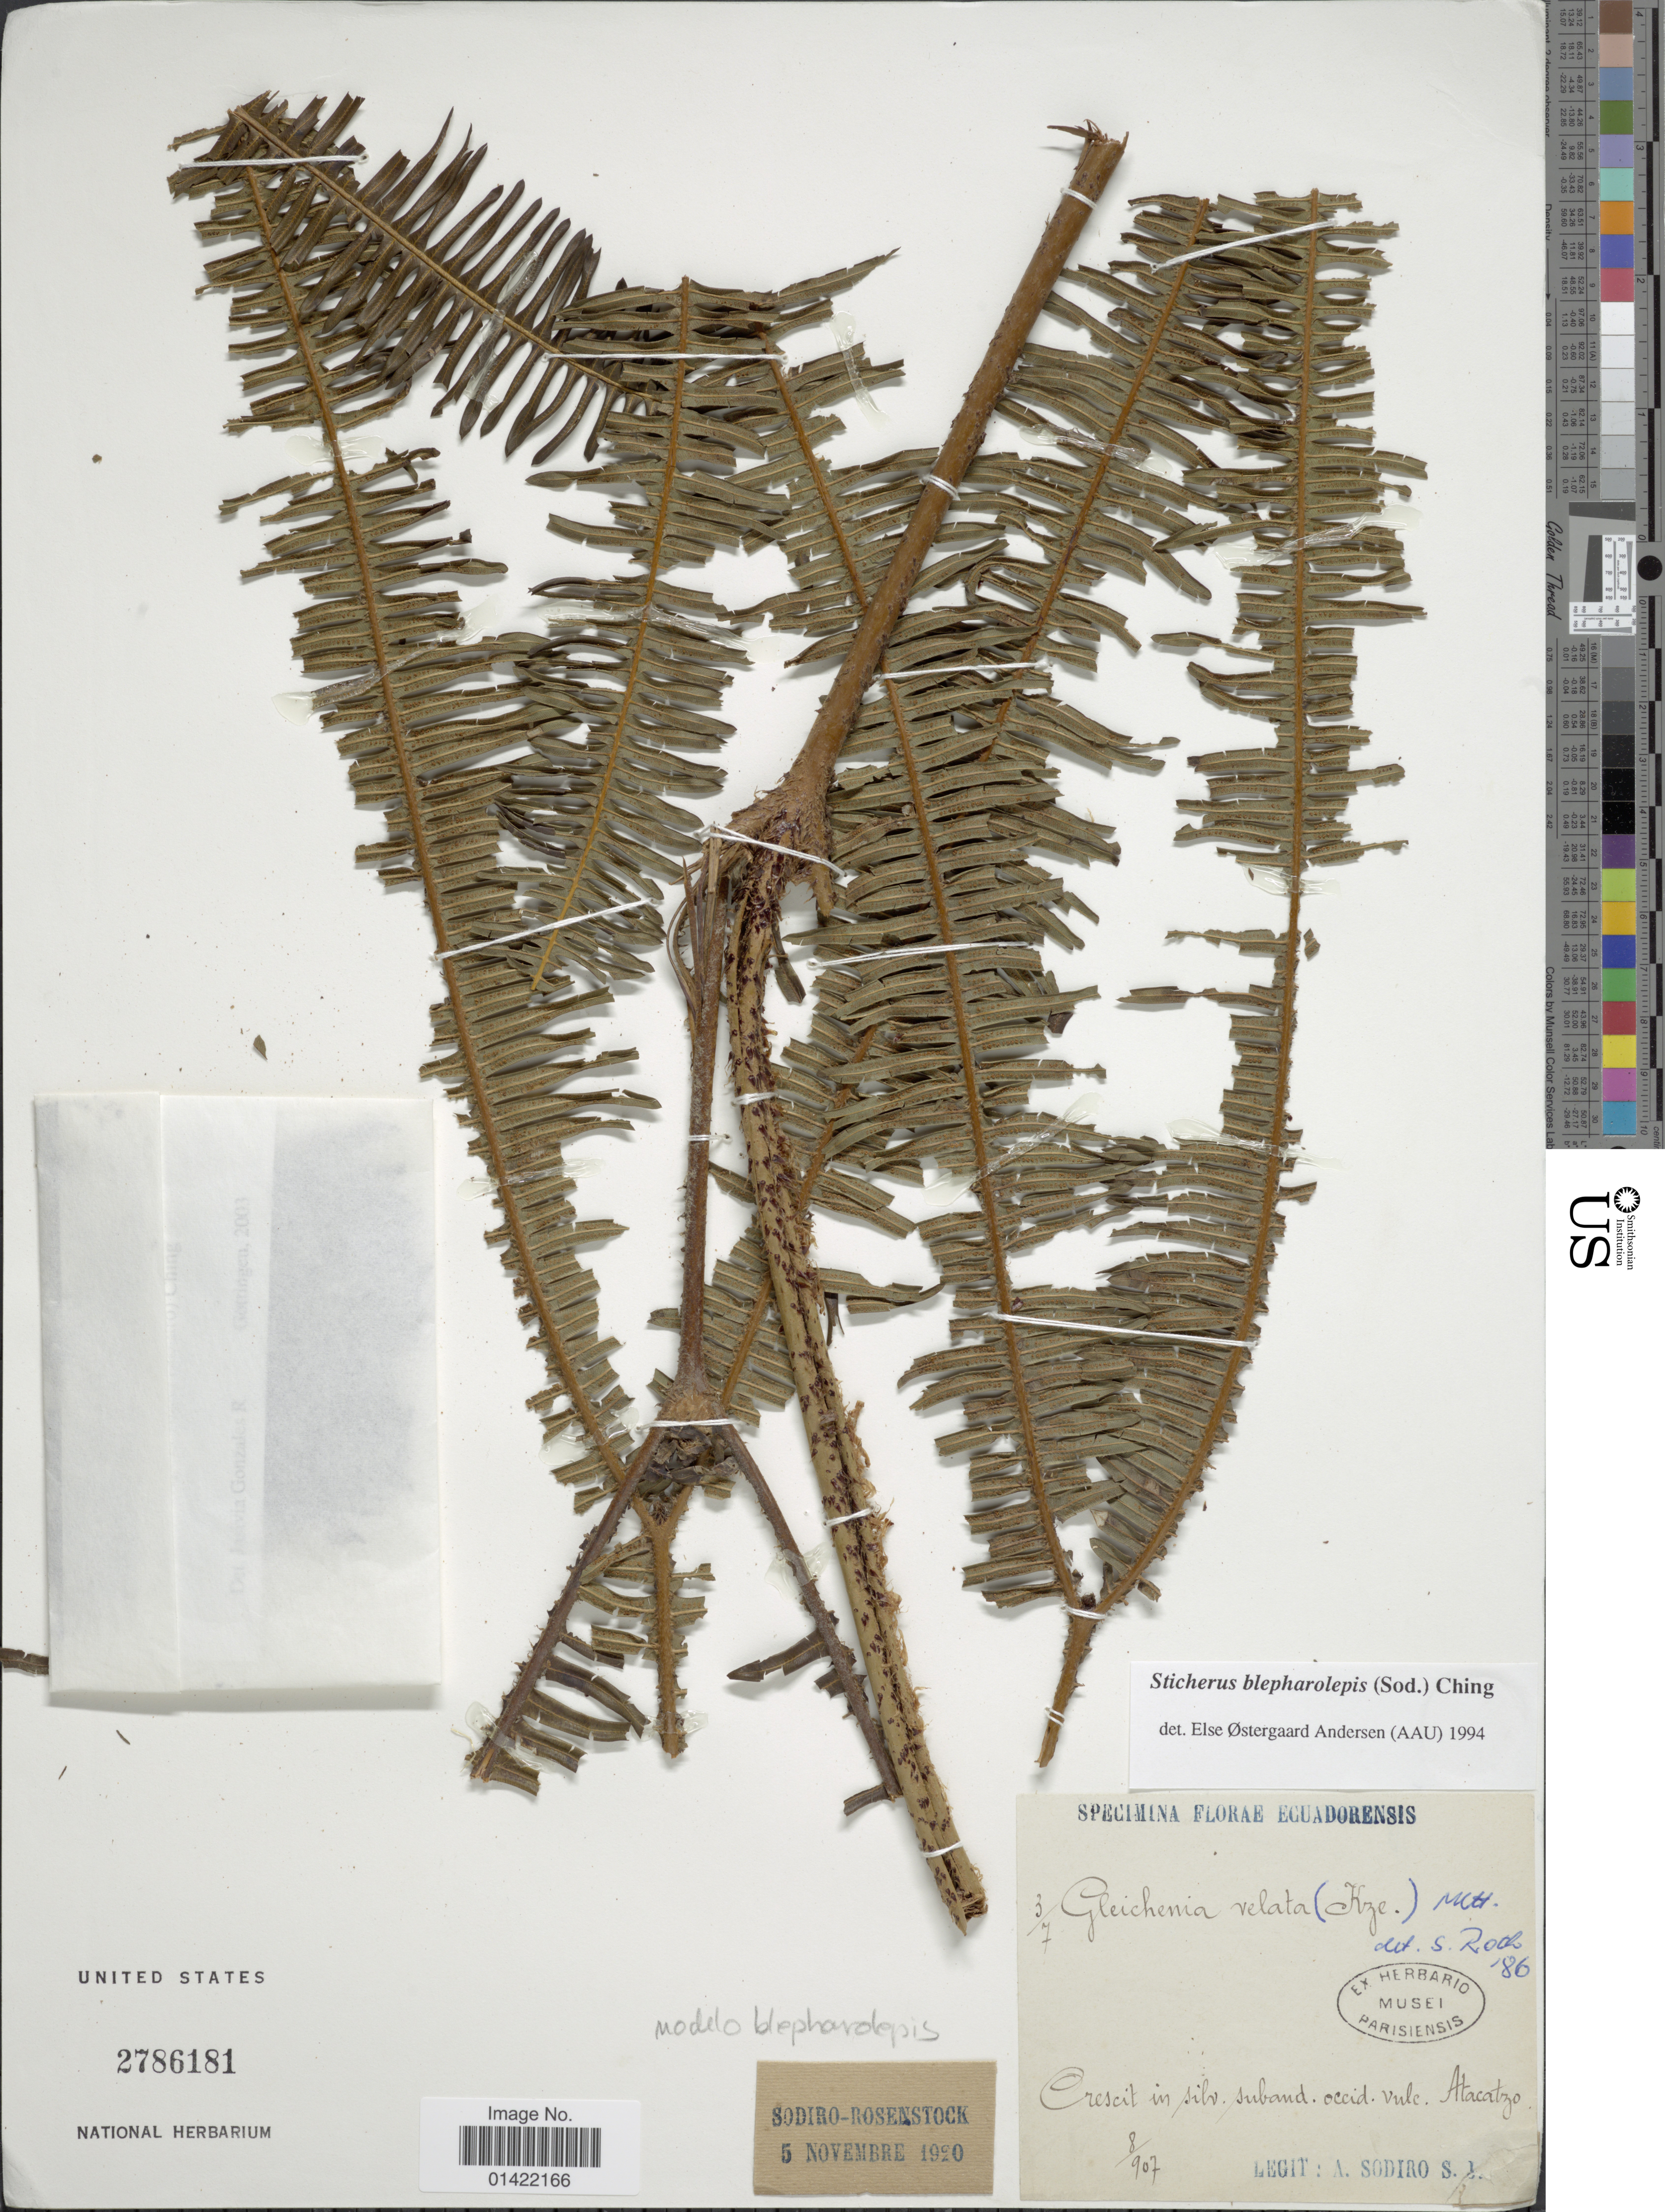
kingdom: Plantae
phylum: Tracheophyta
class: Polypodiopsida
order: Gleicheniales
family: Gleicheniaceae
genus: Sticherus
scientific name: Sticherus blepharolepis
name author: (Sodiro) Ching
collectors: A. Sodiro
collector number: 3/7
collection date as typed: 907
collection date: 1907-08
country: Ecuador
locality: Crescit in silv. suband. occid. vulc. Atacatzo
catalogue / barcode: US 2786181